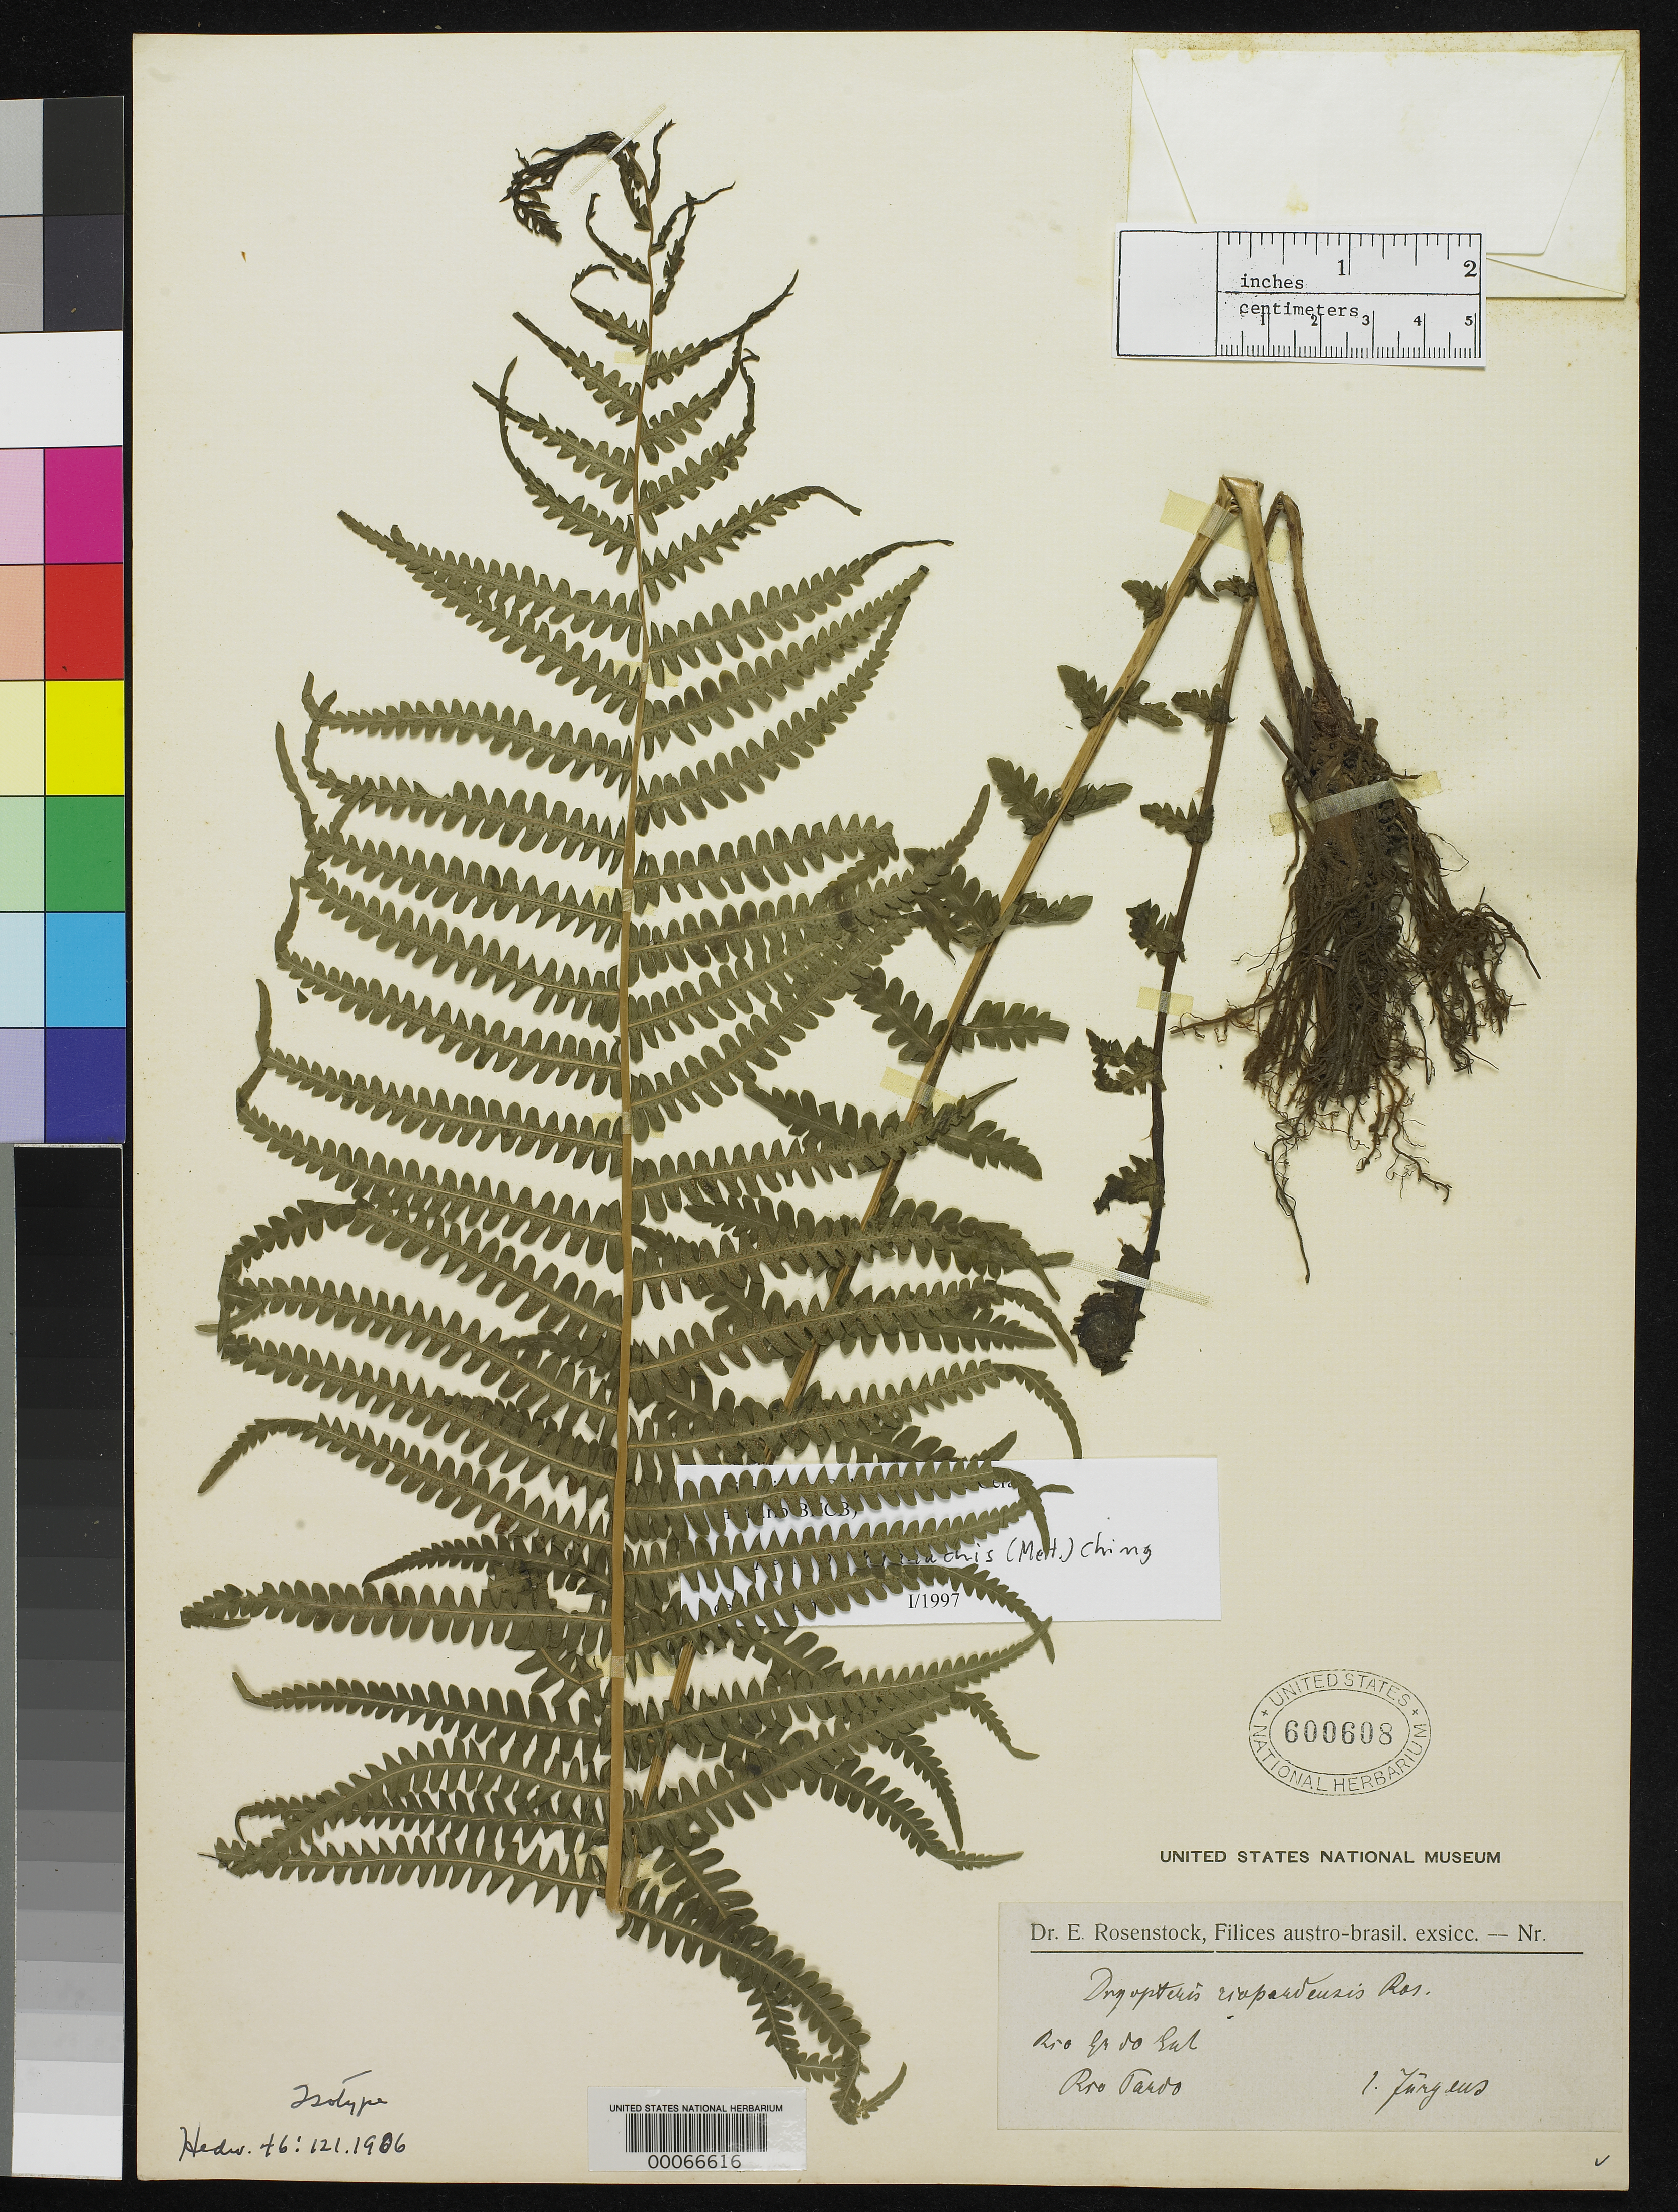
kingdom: Plantae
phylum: Tracheophyta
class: Polypodiopsida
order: Polypodiales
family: Dryopteridaceae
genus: Dryopteris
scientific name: Dryopteris riopardensis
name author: Rosenst.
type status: Type Collection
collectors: C. Juergens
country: Brazil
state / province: Rio Grande do Sul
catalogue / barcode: US 600608